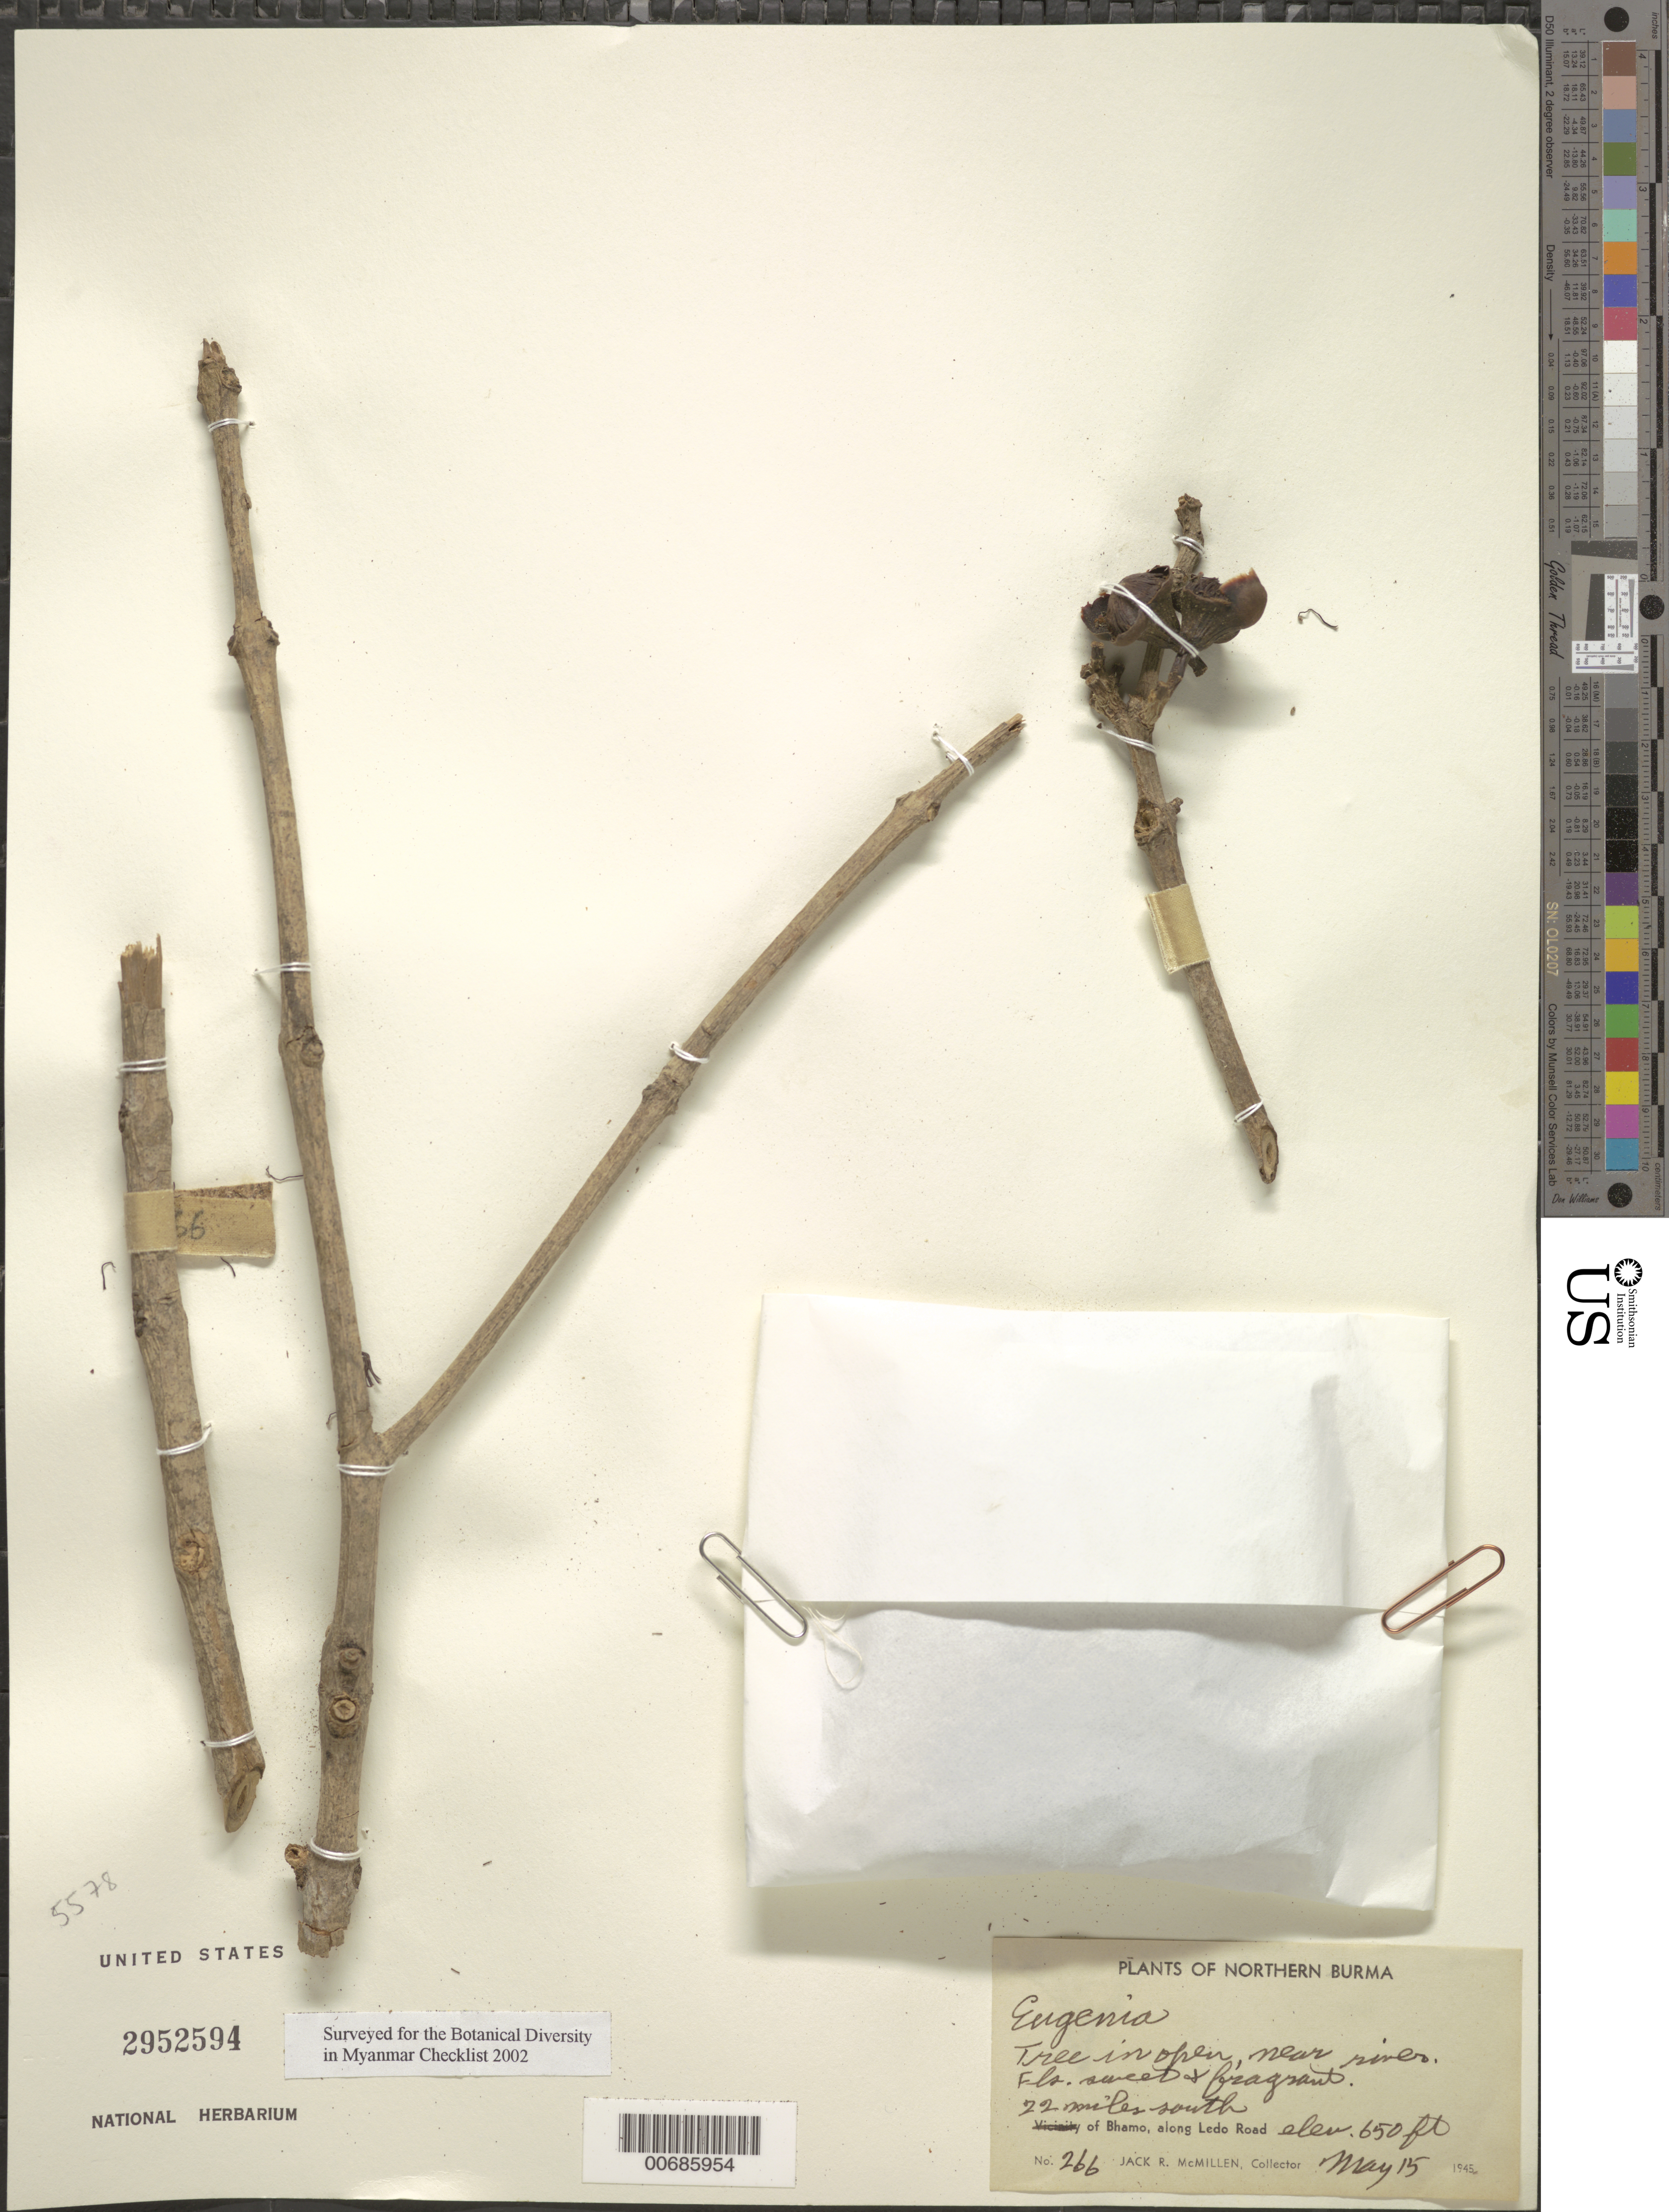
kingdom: Plantae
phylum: Tracheophyta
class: Magnoliopsida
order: Myrtales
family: Myrtaceae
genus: Eugenia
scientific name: Eugenia sp.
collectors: J. McMillen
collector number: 266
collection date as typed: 15 May 1945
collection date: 1945-05-15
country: Myanmar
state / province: Kachin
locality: Bhamo, 22 mi. S of, Ledo Road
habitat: In open near river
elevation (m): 198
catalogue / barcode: US 2952594